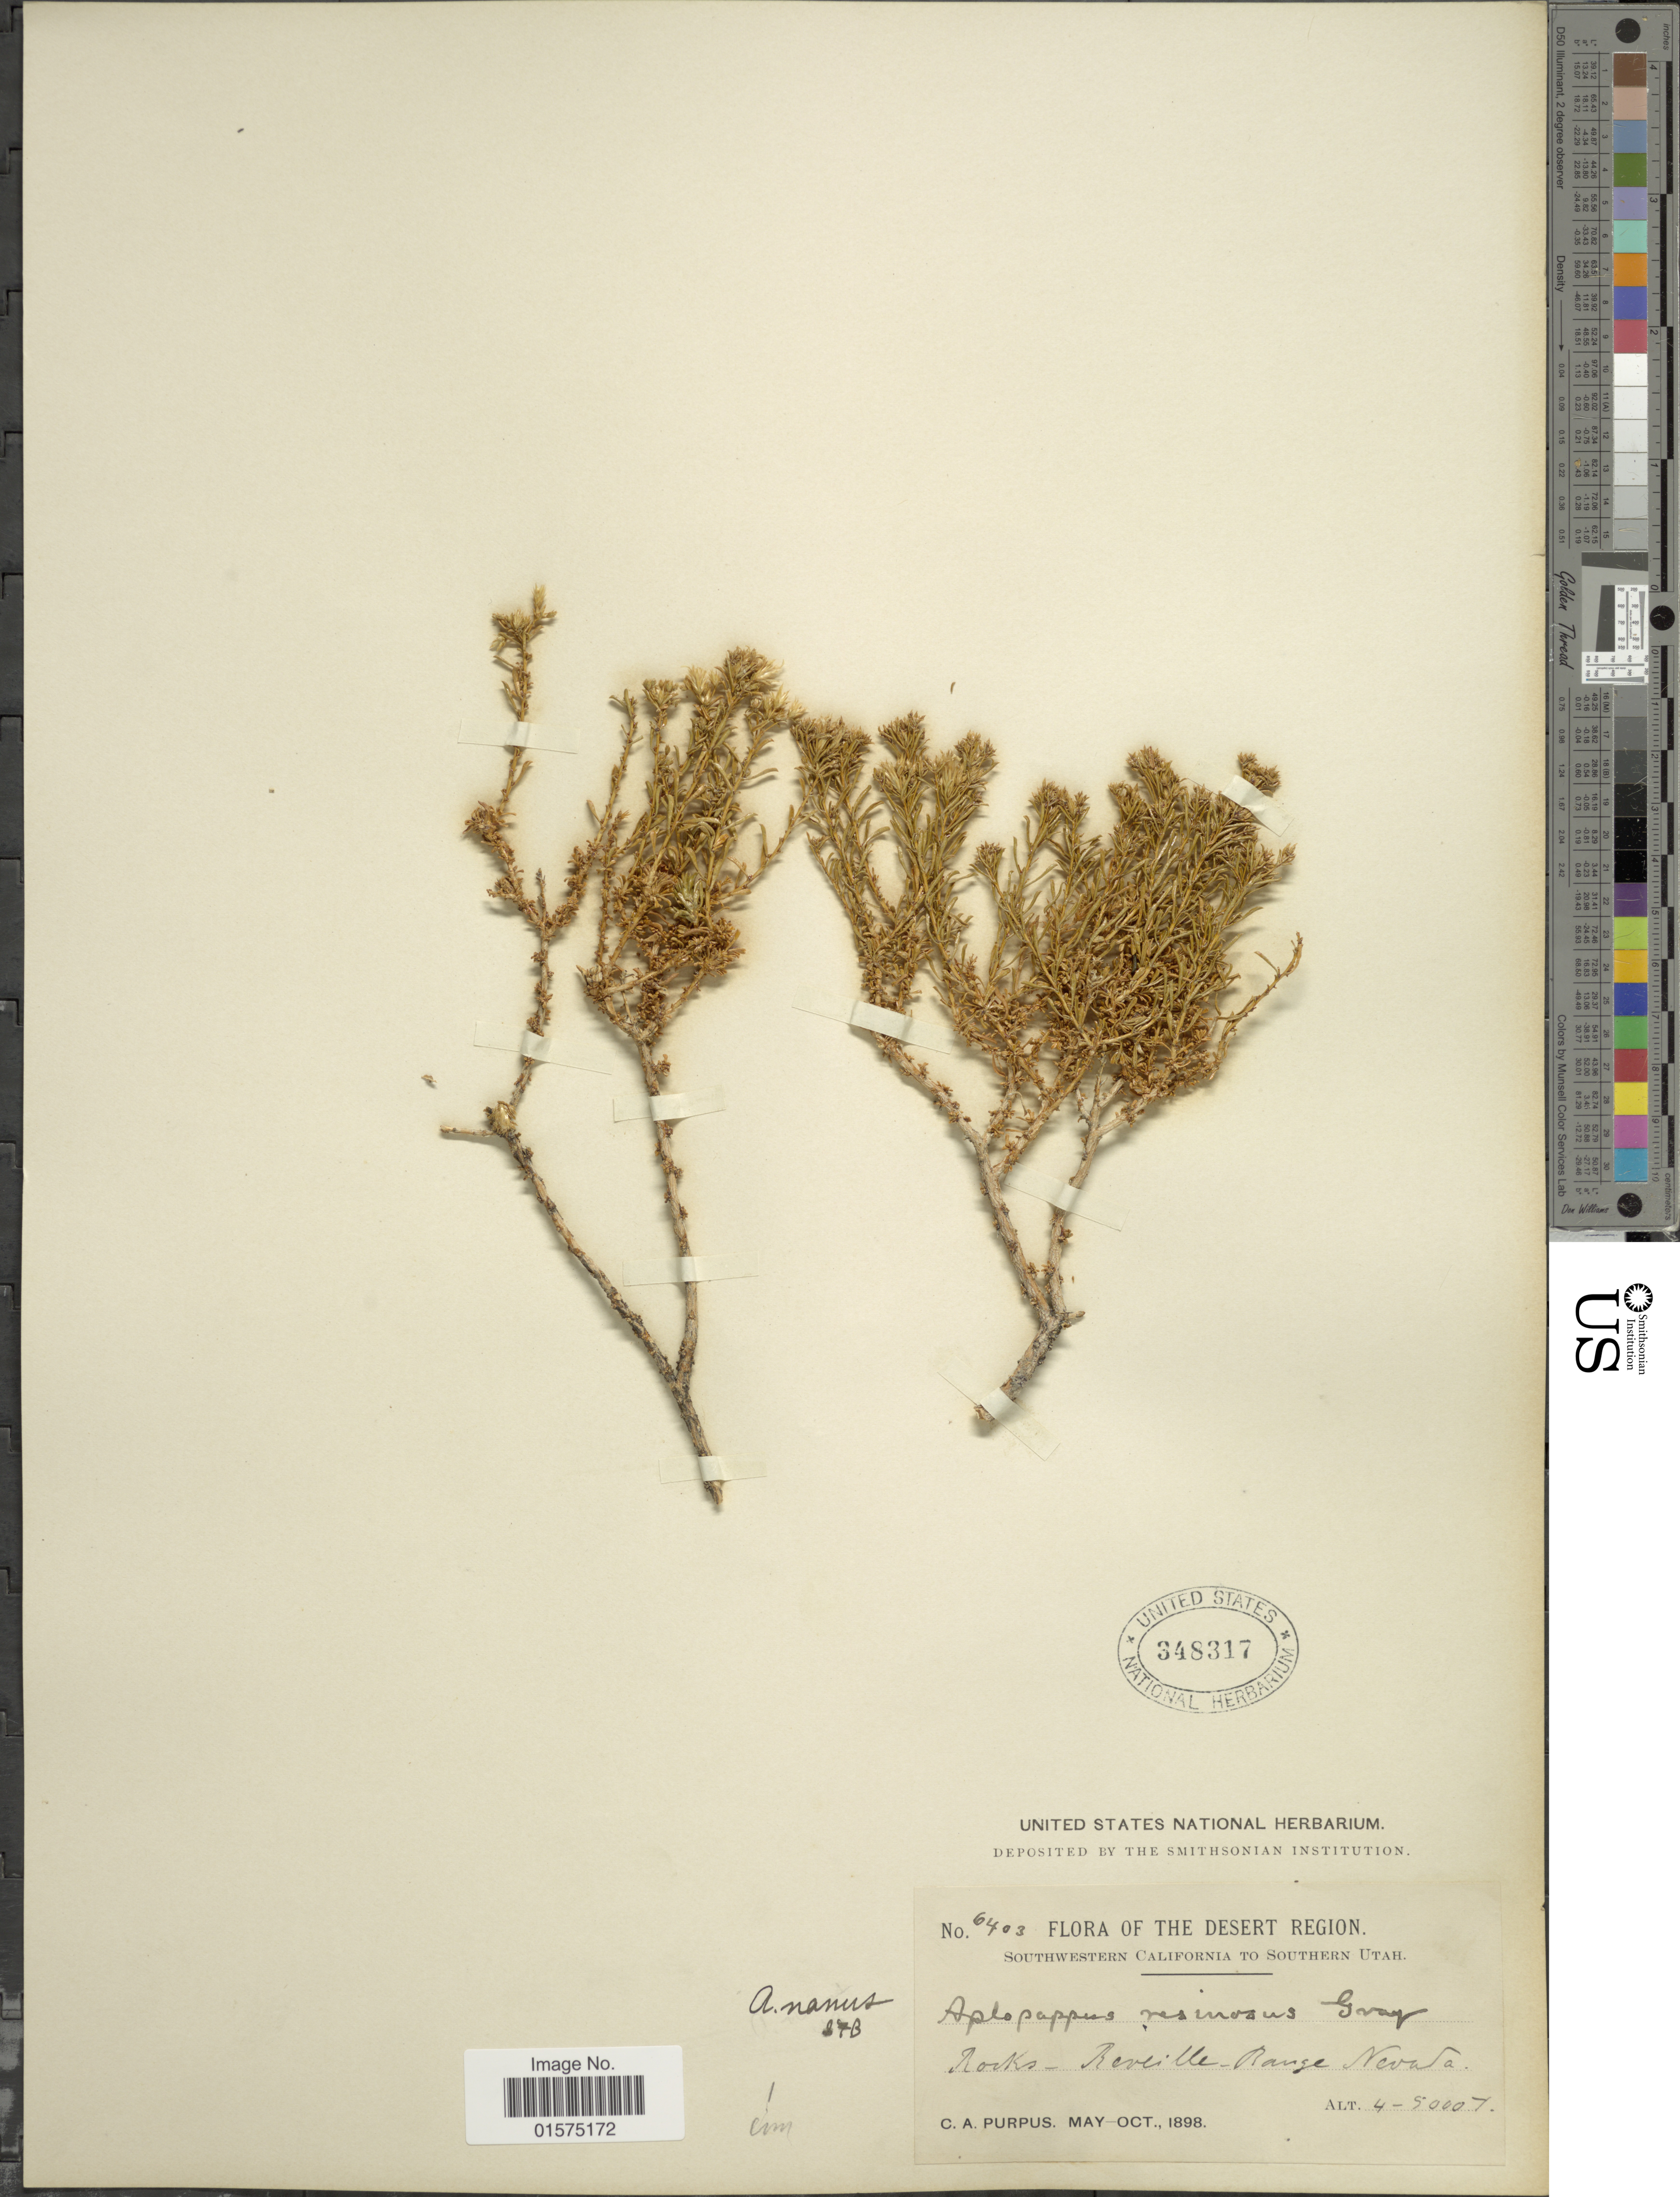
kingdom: Plantae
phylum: Tracheophyta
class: Magnoliopsida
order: Asterales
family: Asteraceae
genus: Ericameria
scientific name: Ericameria nana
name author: Nutt.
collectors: C. A. Purpus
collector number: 6403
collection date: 1898-05/1898-10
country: United States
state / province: Nevada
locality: Desert Region. Southwestern California to Southern Utah. Reveille Range. Nevada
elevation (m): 1219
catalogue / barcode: US 348317